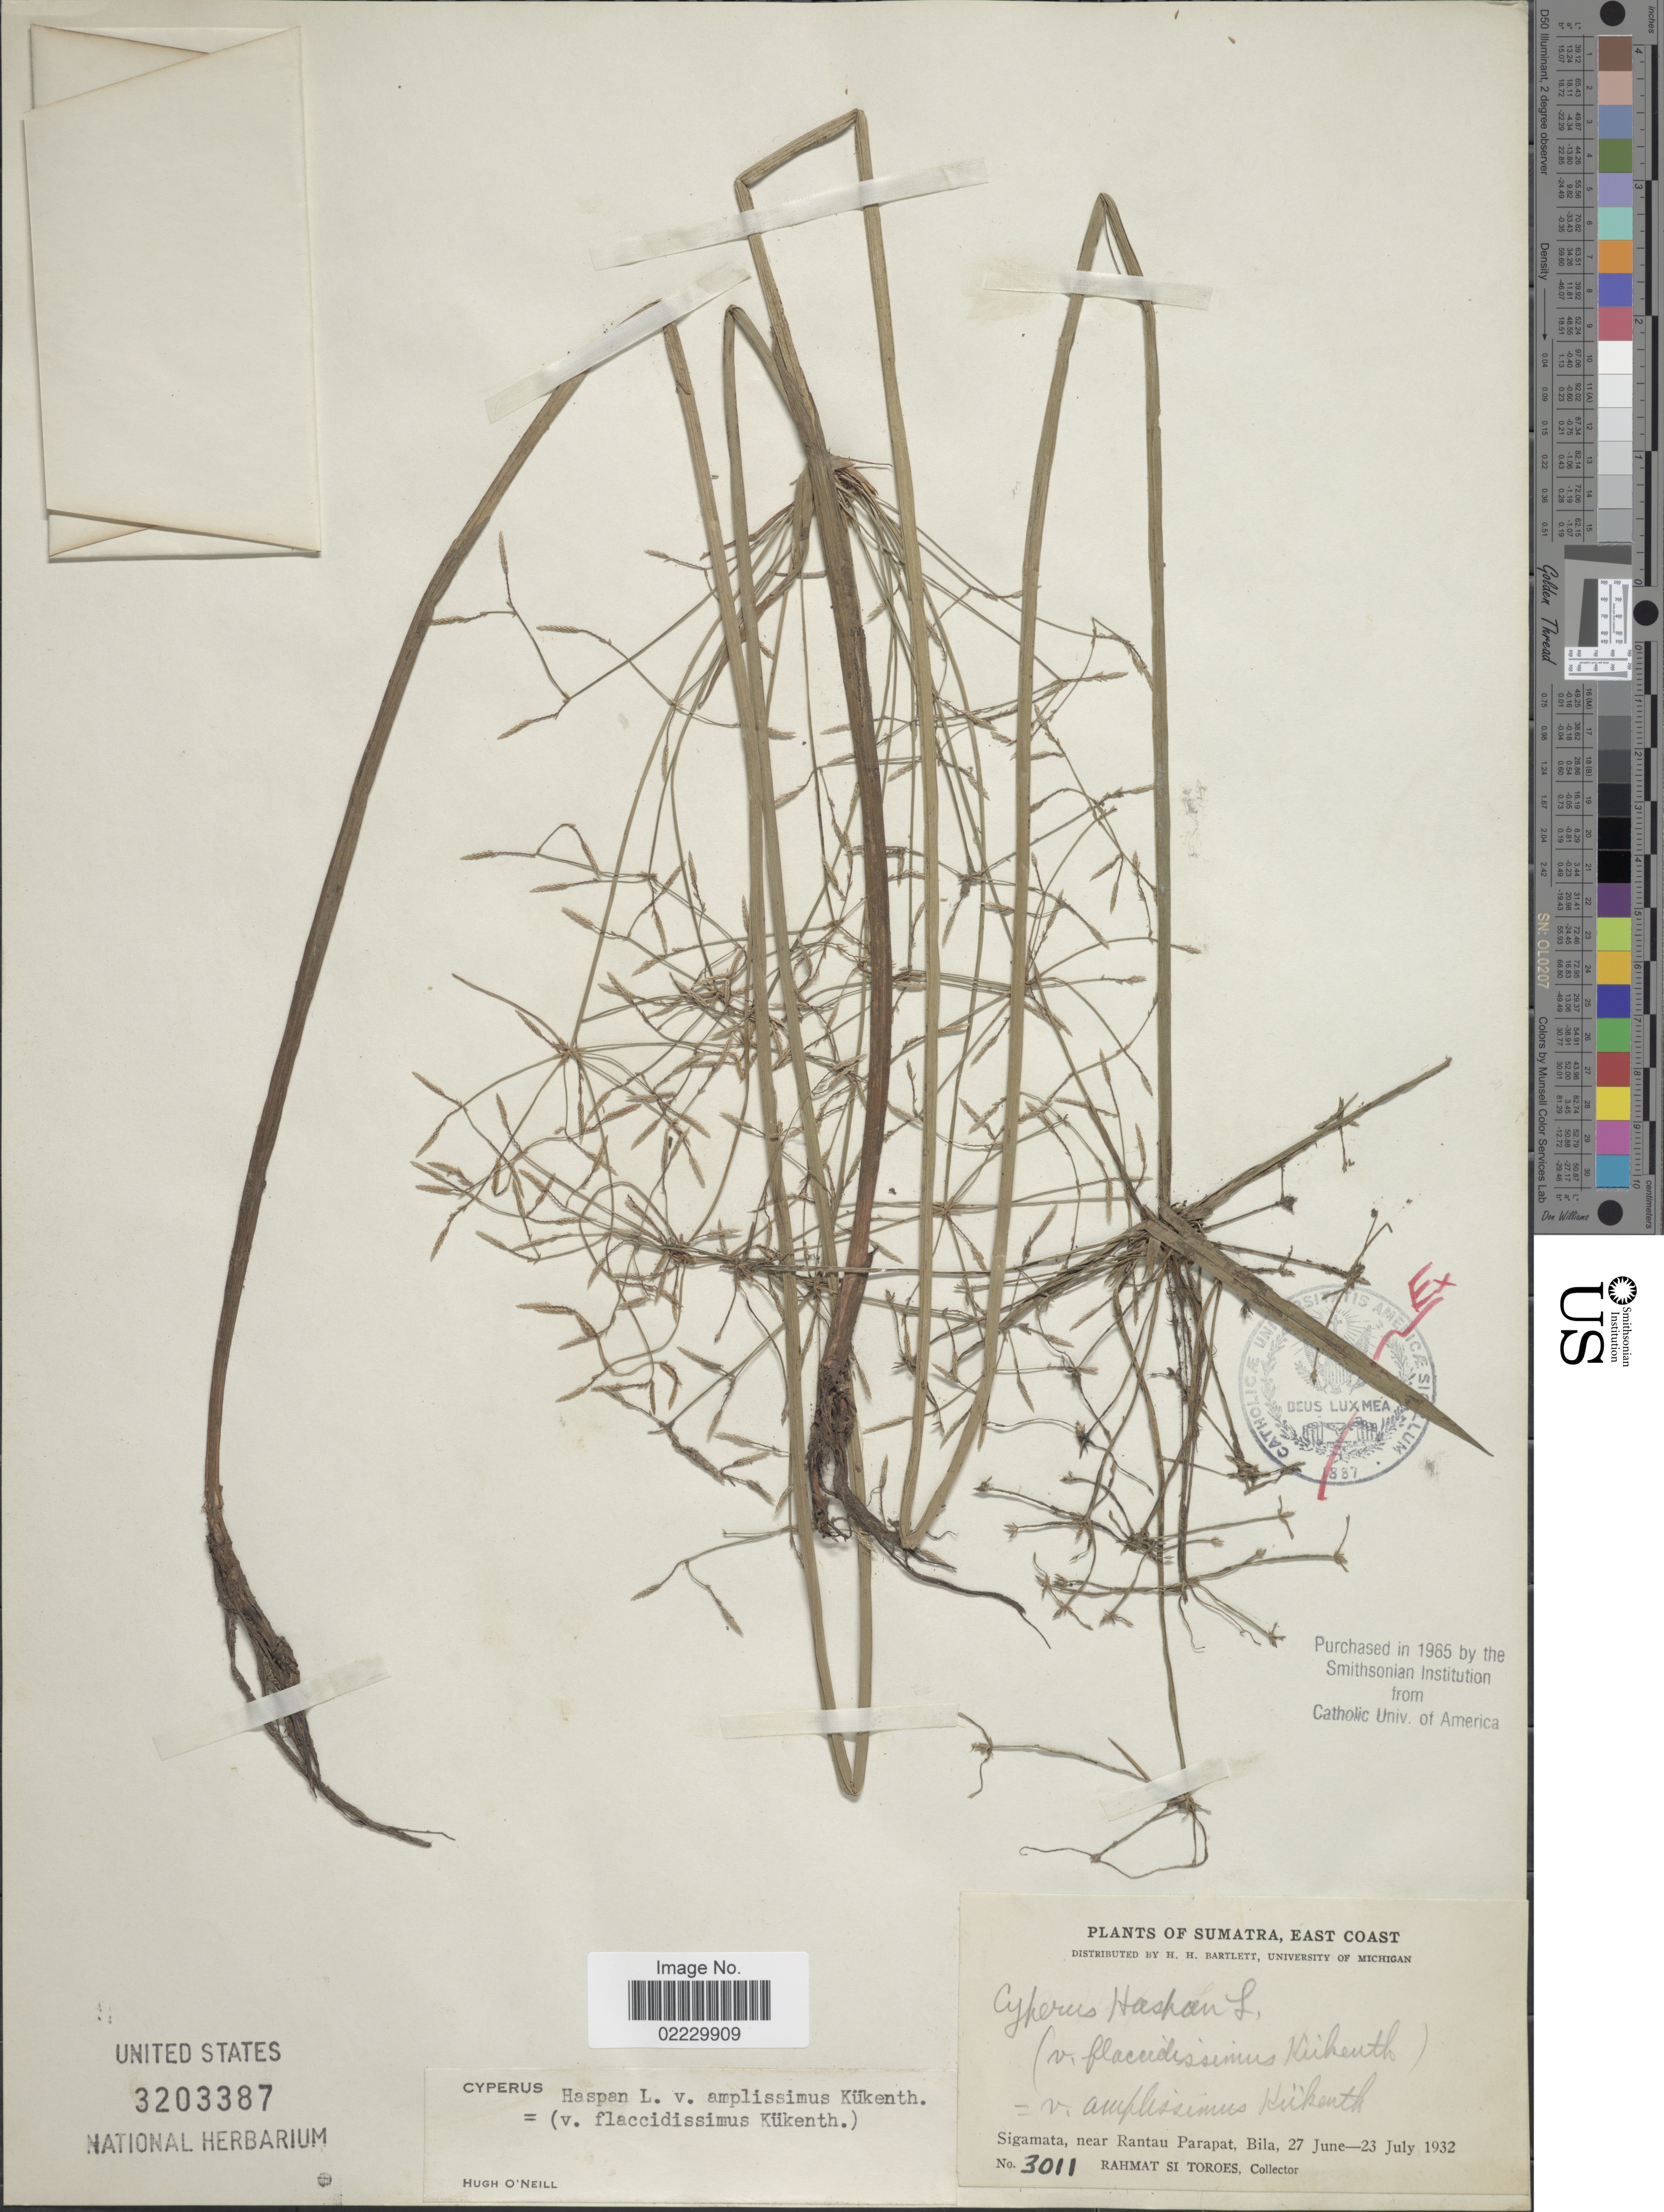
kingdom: Plantae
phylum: Tracheophyta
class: Liliopsida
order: Poales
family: Cyperaceae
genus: Cyperus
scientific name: Cyperus haspan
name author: L.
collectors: Rahmat Si Boeea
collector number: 3011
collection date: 1932-06-27/1932-07-23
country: Indonesia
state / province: Sumatra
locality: East Coast. Sigamata, near Rantau Parapat, Bila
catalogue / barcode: US 3203387